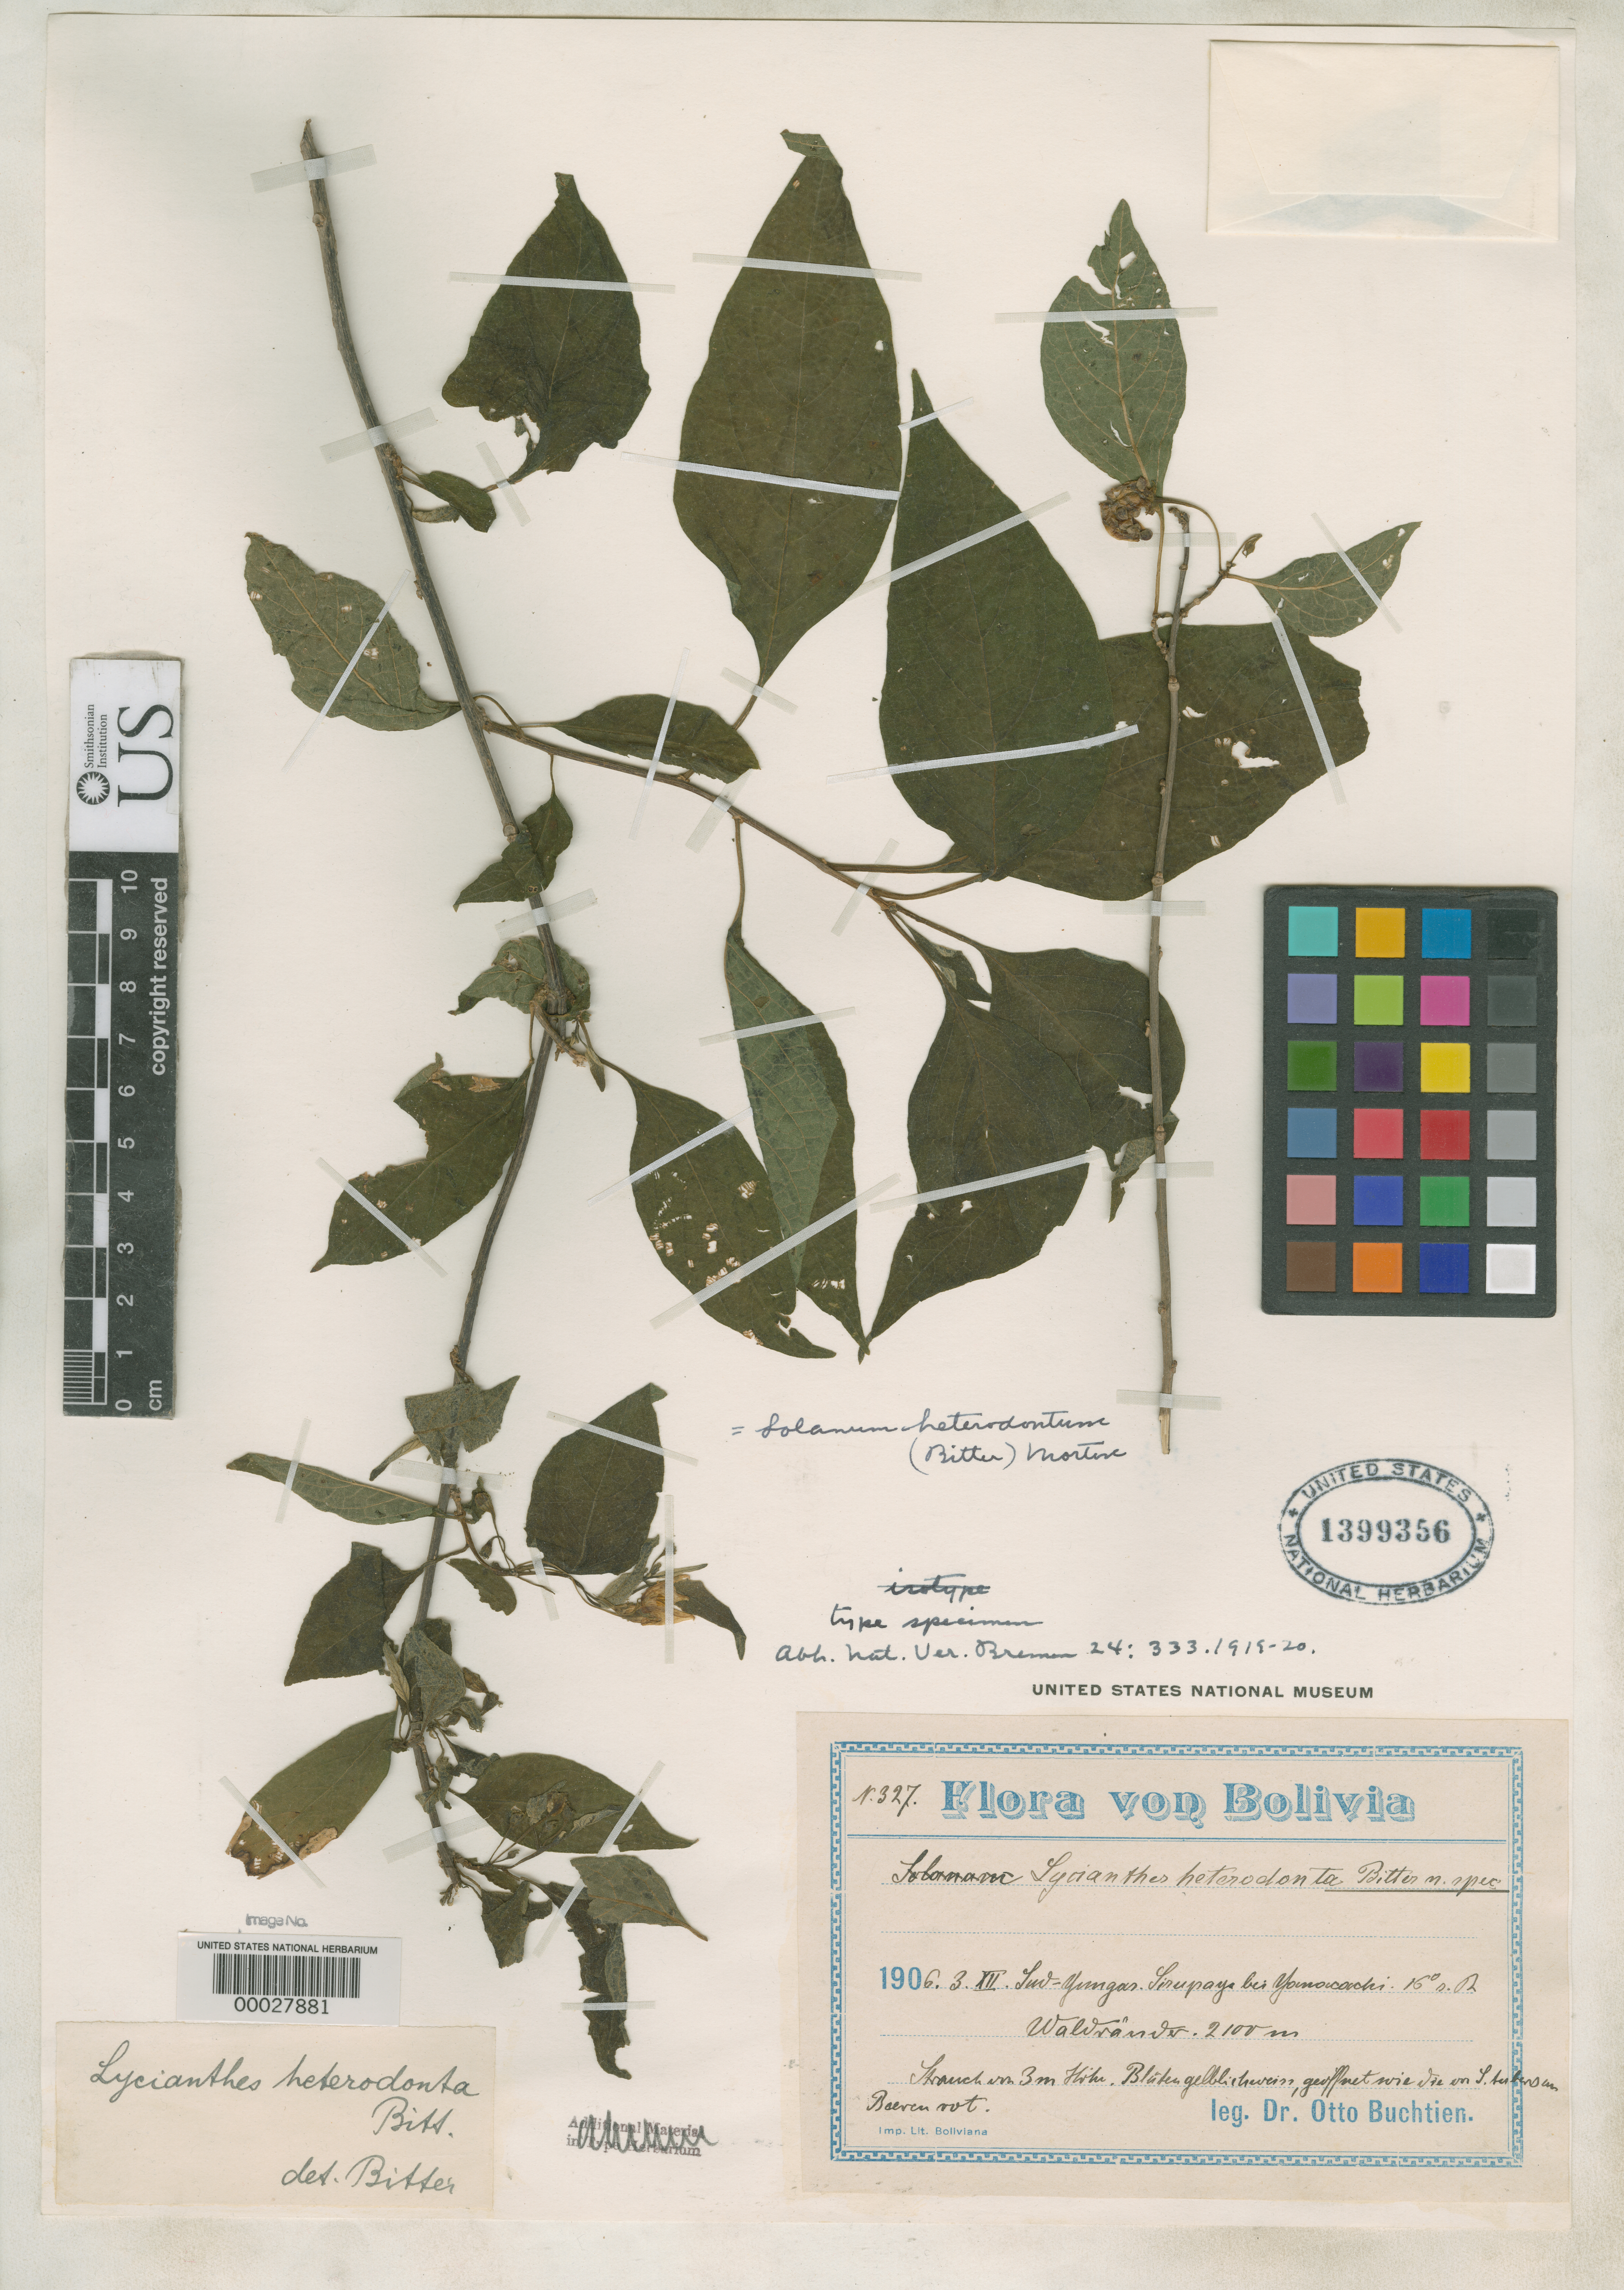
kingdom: Plantae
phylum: Tracheophyta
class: Magnoliopsida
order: Solanales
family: Solanaceae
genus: Lycianthes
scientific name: Lycianthes heterodonta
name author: Bitter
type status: Syntype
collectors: O. Buchtien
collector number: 327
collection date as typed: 03 Dec 1906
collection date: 1906-12-03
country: Bolivia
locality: Mapiri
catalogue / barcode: US 1399356